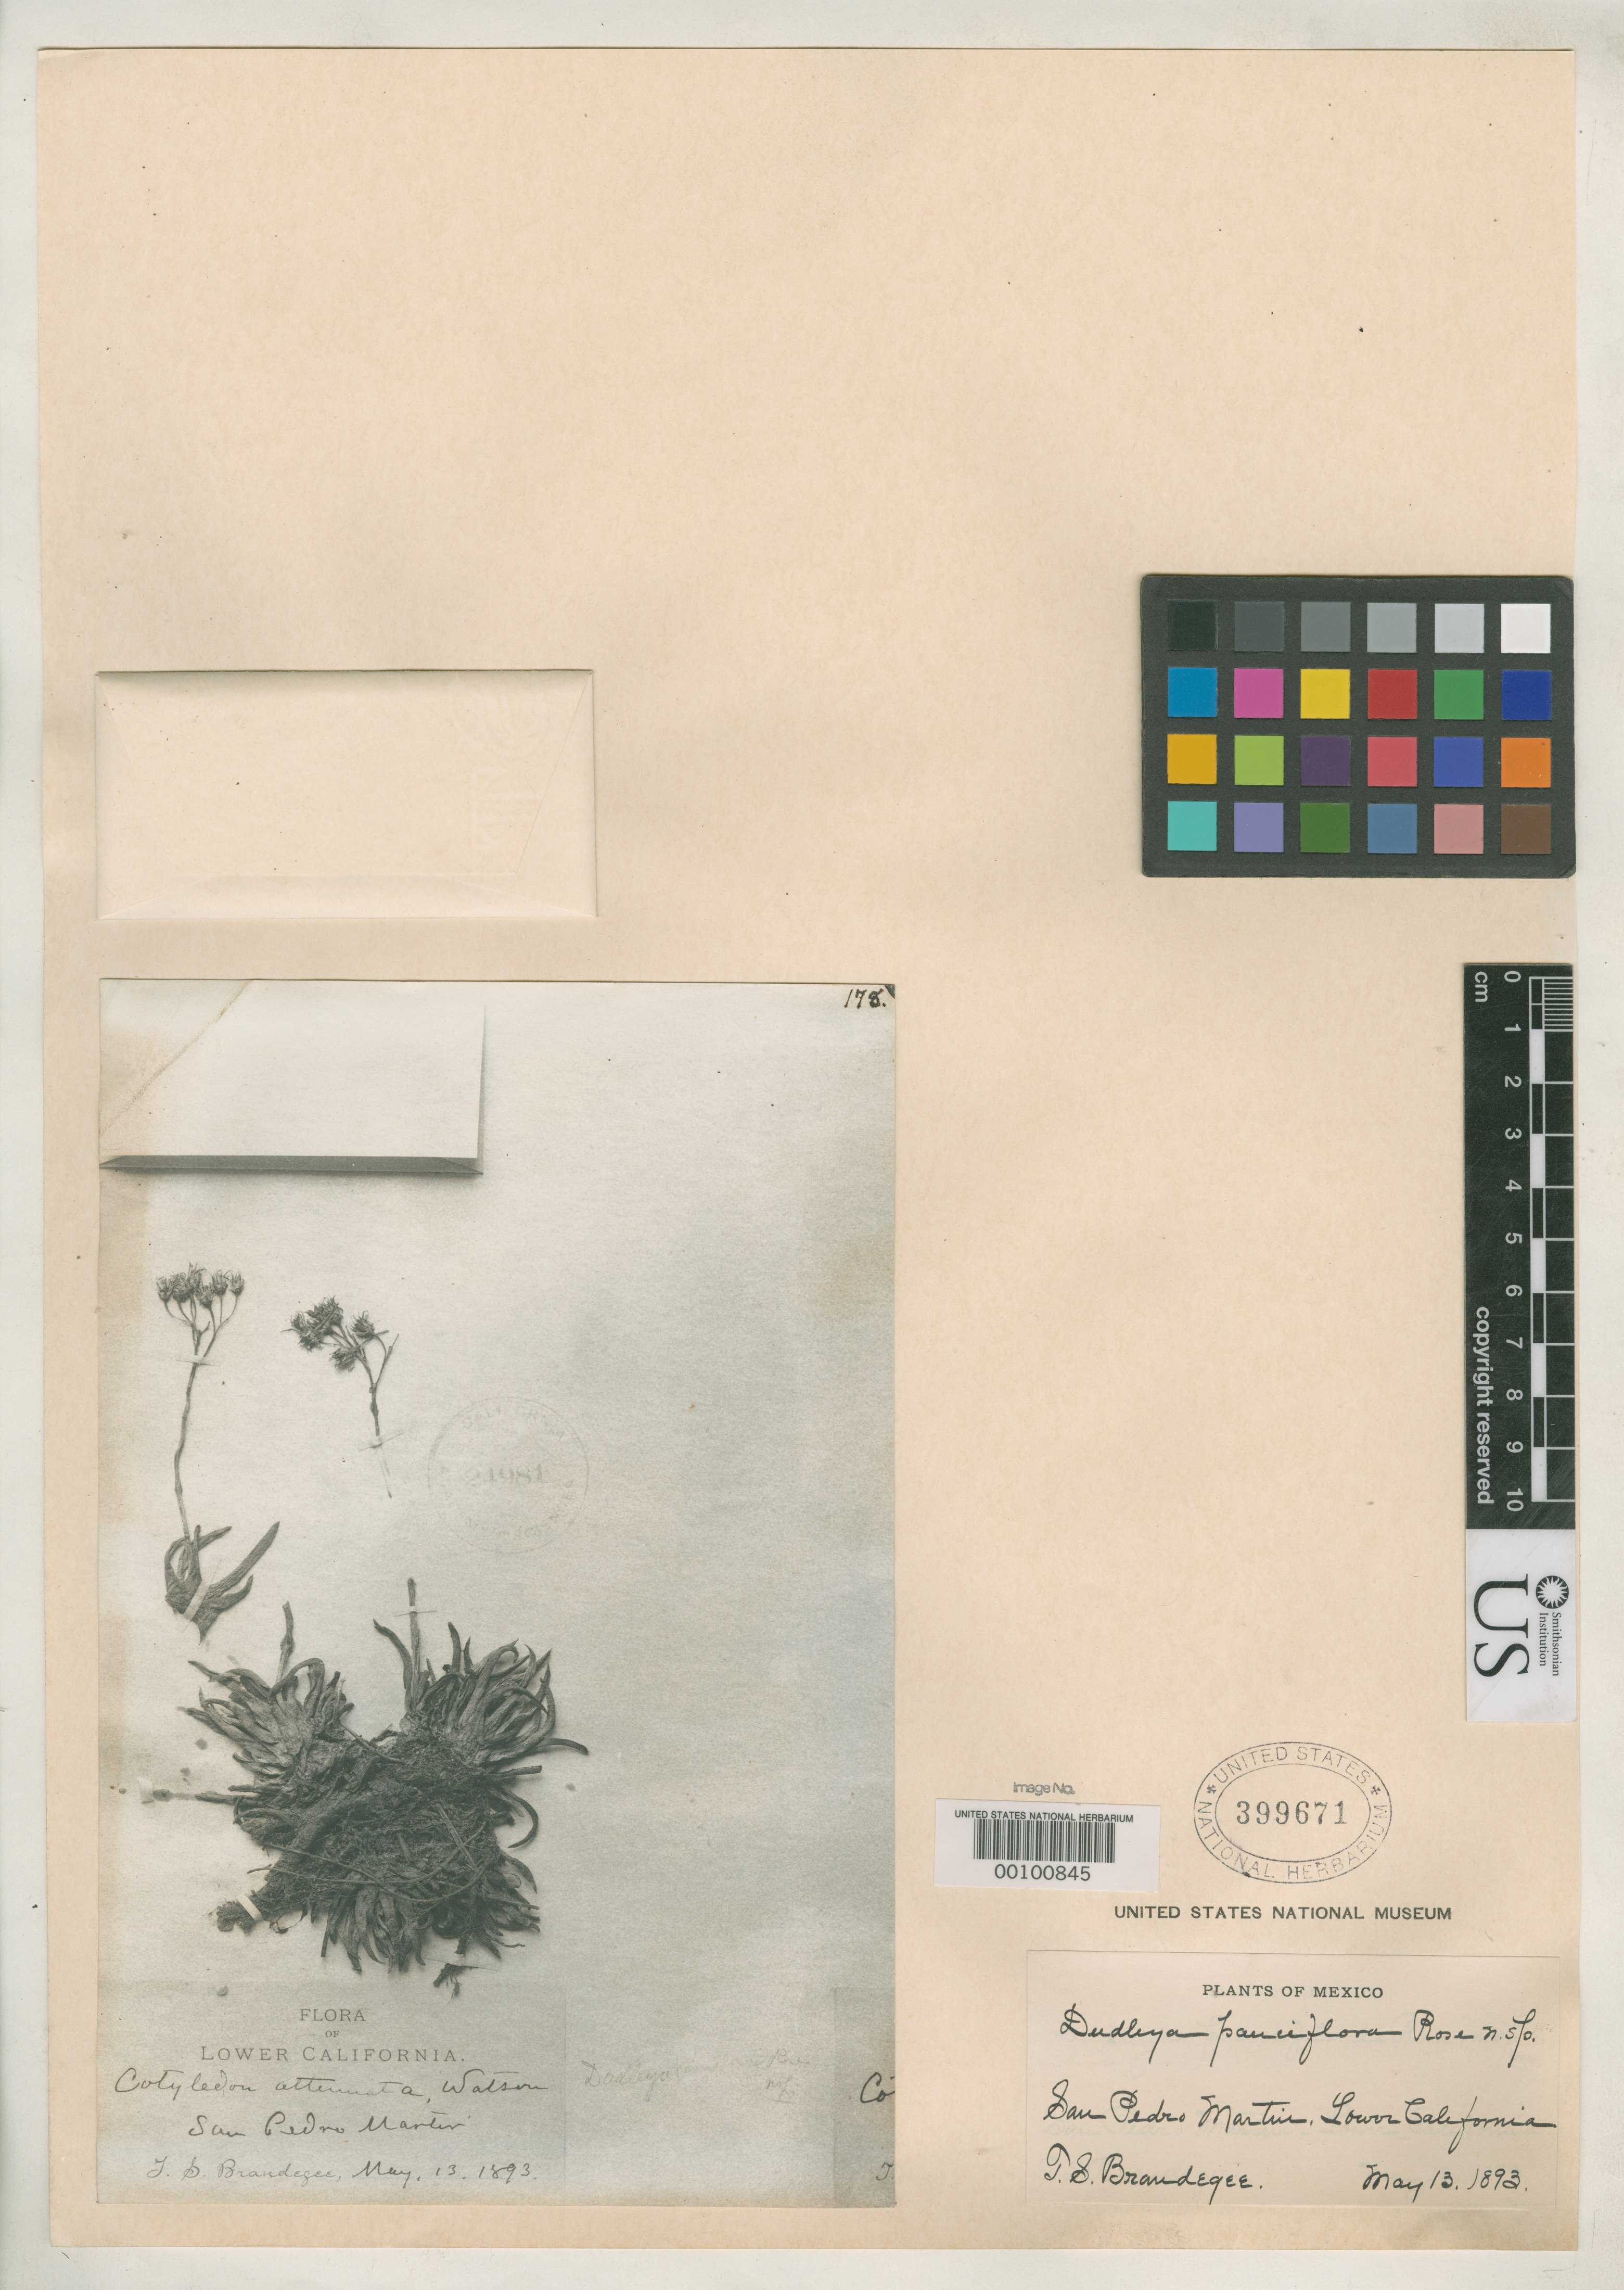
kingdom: Plantae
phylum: Tracheophyta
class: Magnoliopsida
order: Saxifragales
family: Crassulaceae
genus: Dudleya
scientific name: Dudleya pauciflora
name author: Rose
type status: Holotype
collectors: T. S. Brandegee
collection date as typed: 13 May 1893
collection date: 1893-05-13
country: Mexico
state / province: Baja California Norte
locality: San Pedro Martir Mts.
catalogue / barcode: US 399671